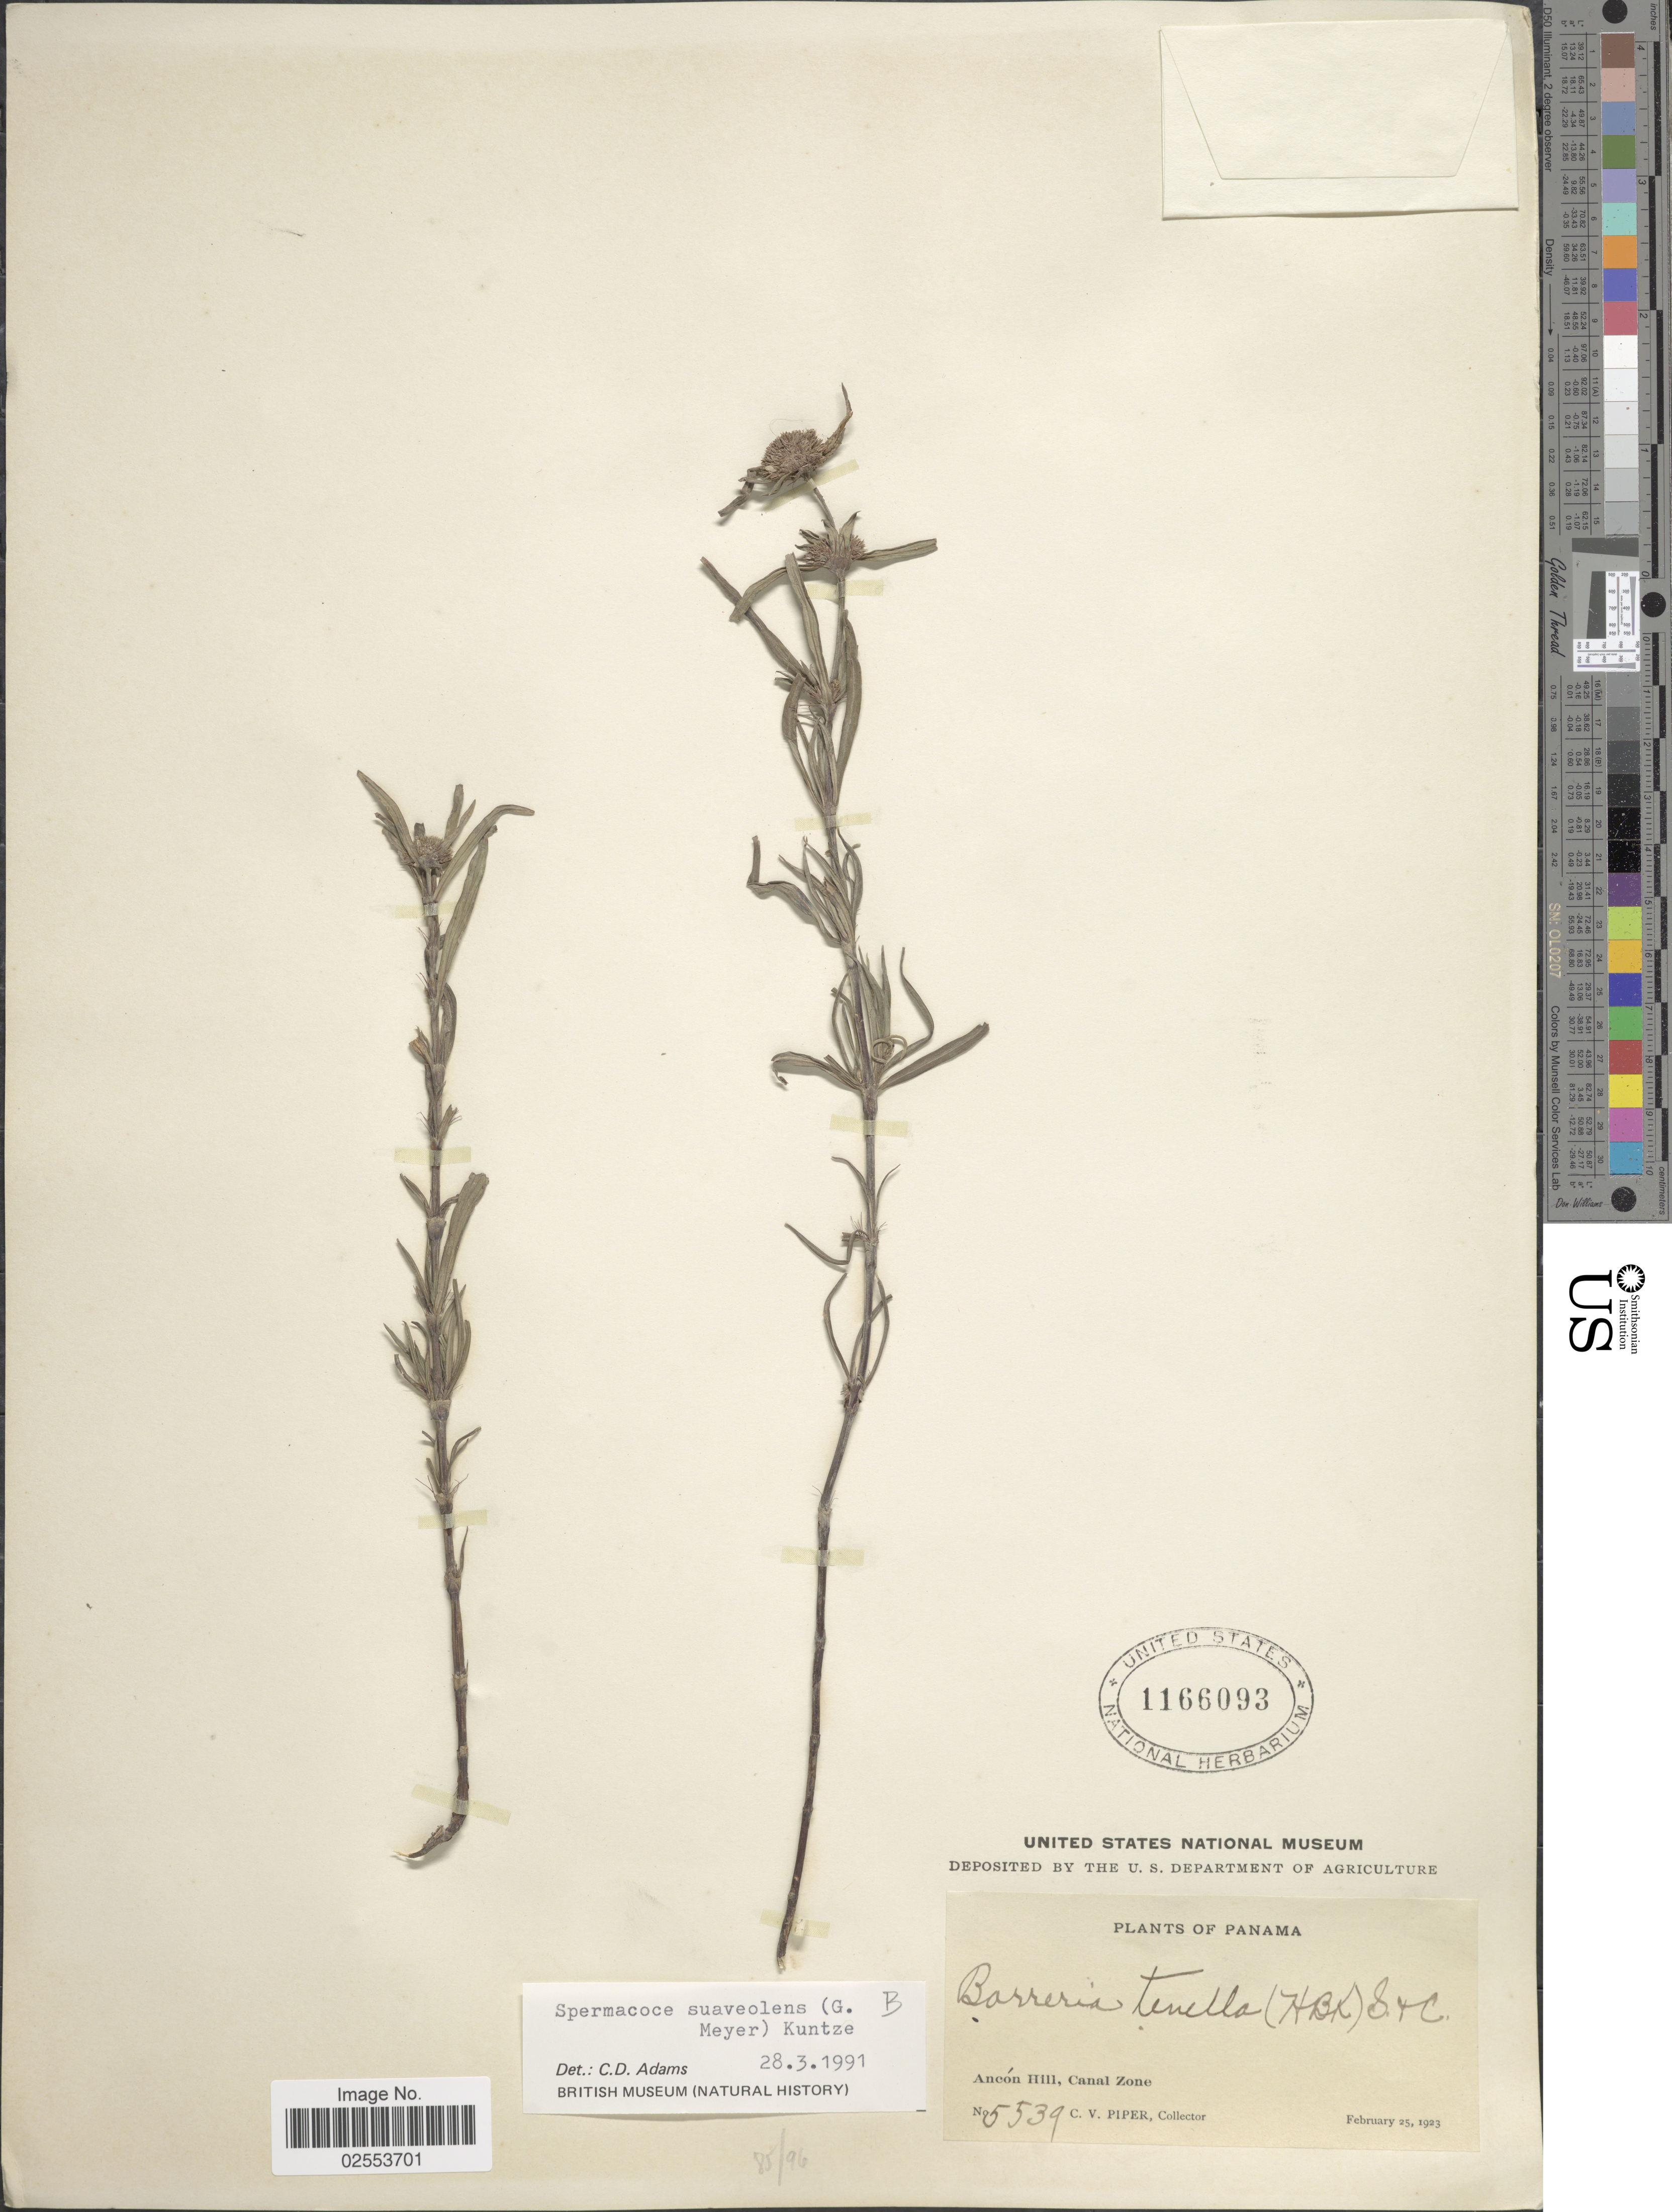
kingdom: Plantae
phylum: Tracheophyta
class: Magnoliopsida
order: Gentianales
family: Rubiaceae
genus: Spermacoce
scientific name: Spermacoce suaveolens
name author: (G. Mey.) Kuntze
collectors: C. V. Piper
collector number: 5539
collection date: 1923-02-25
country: Panama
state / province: Colón / Panamá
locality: Ancon Hill, Canal Zone.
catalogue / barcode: US 1166093